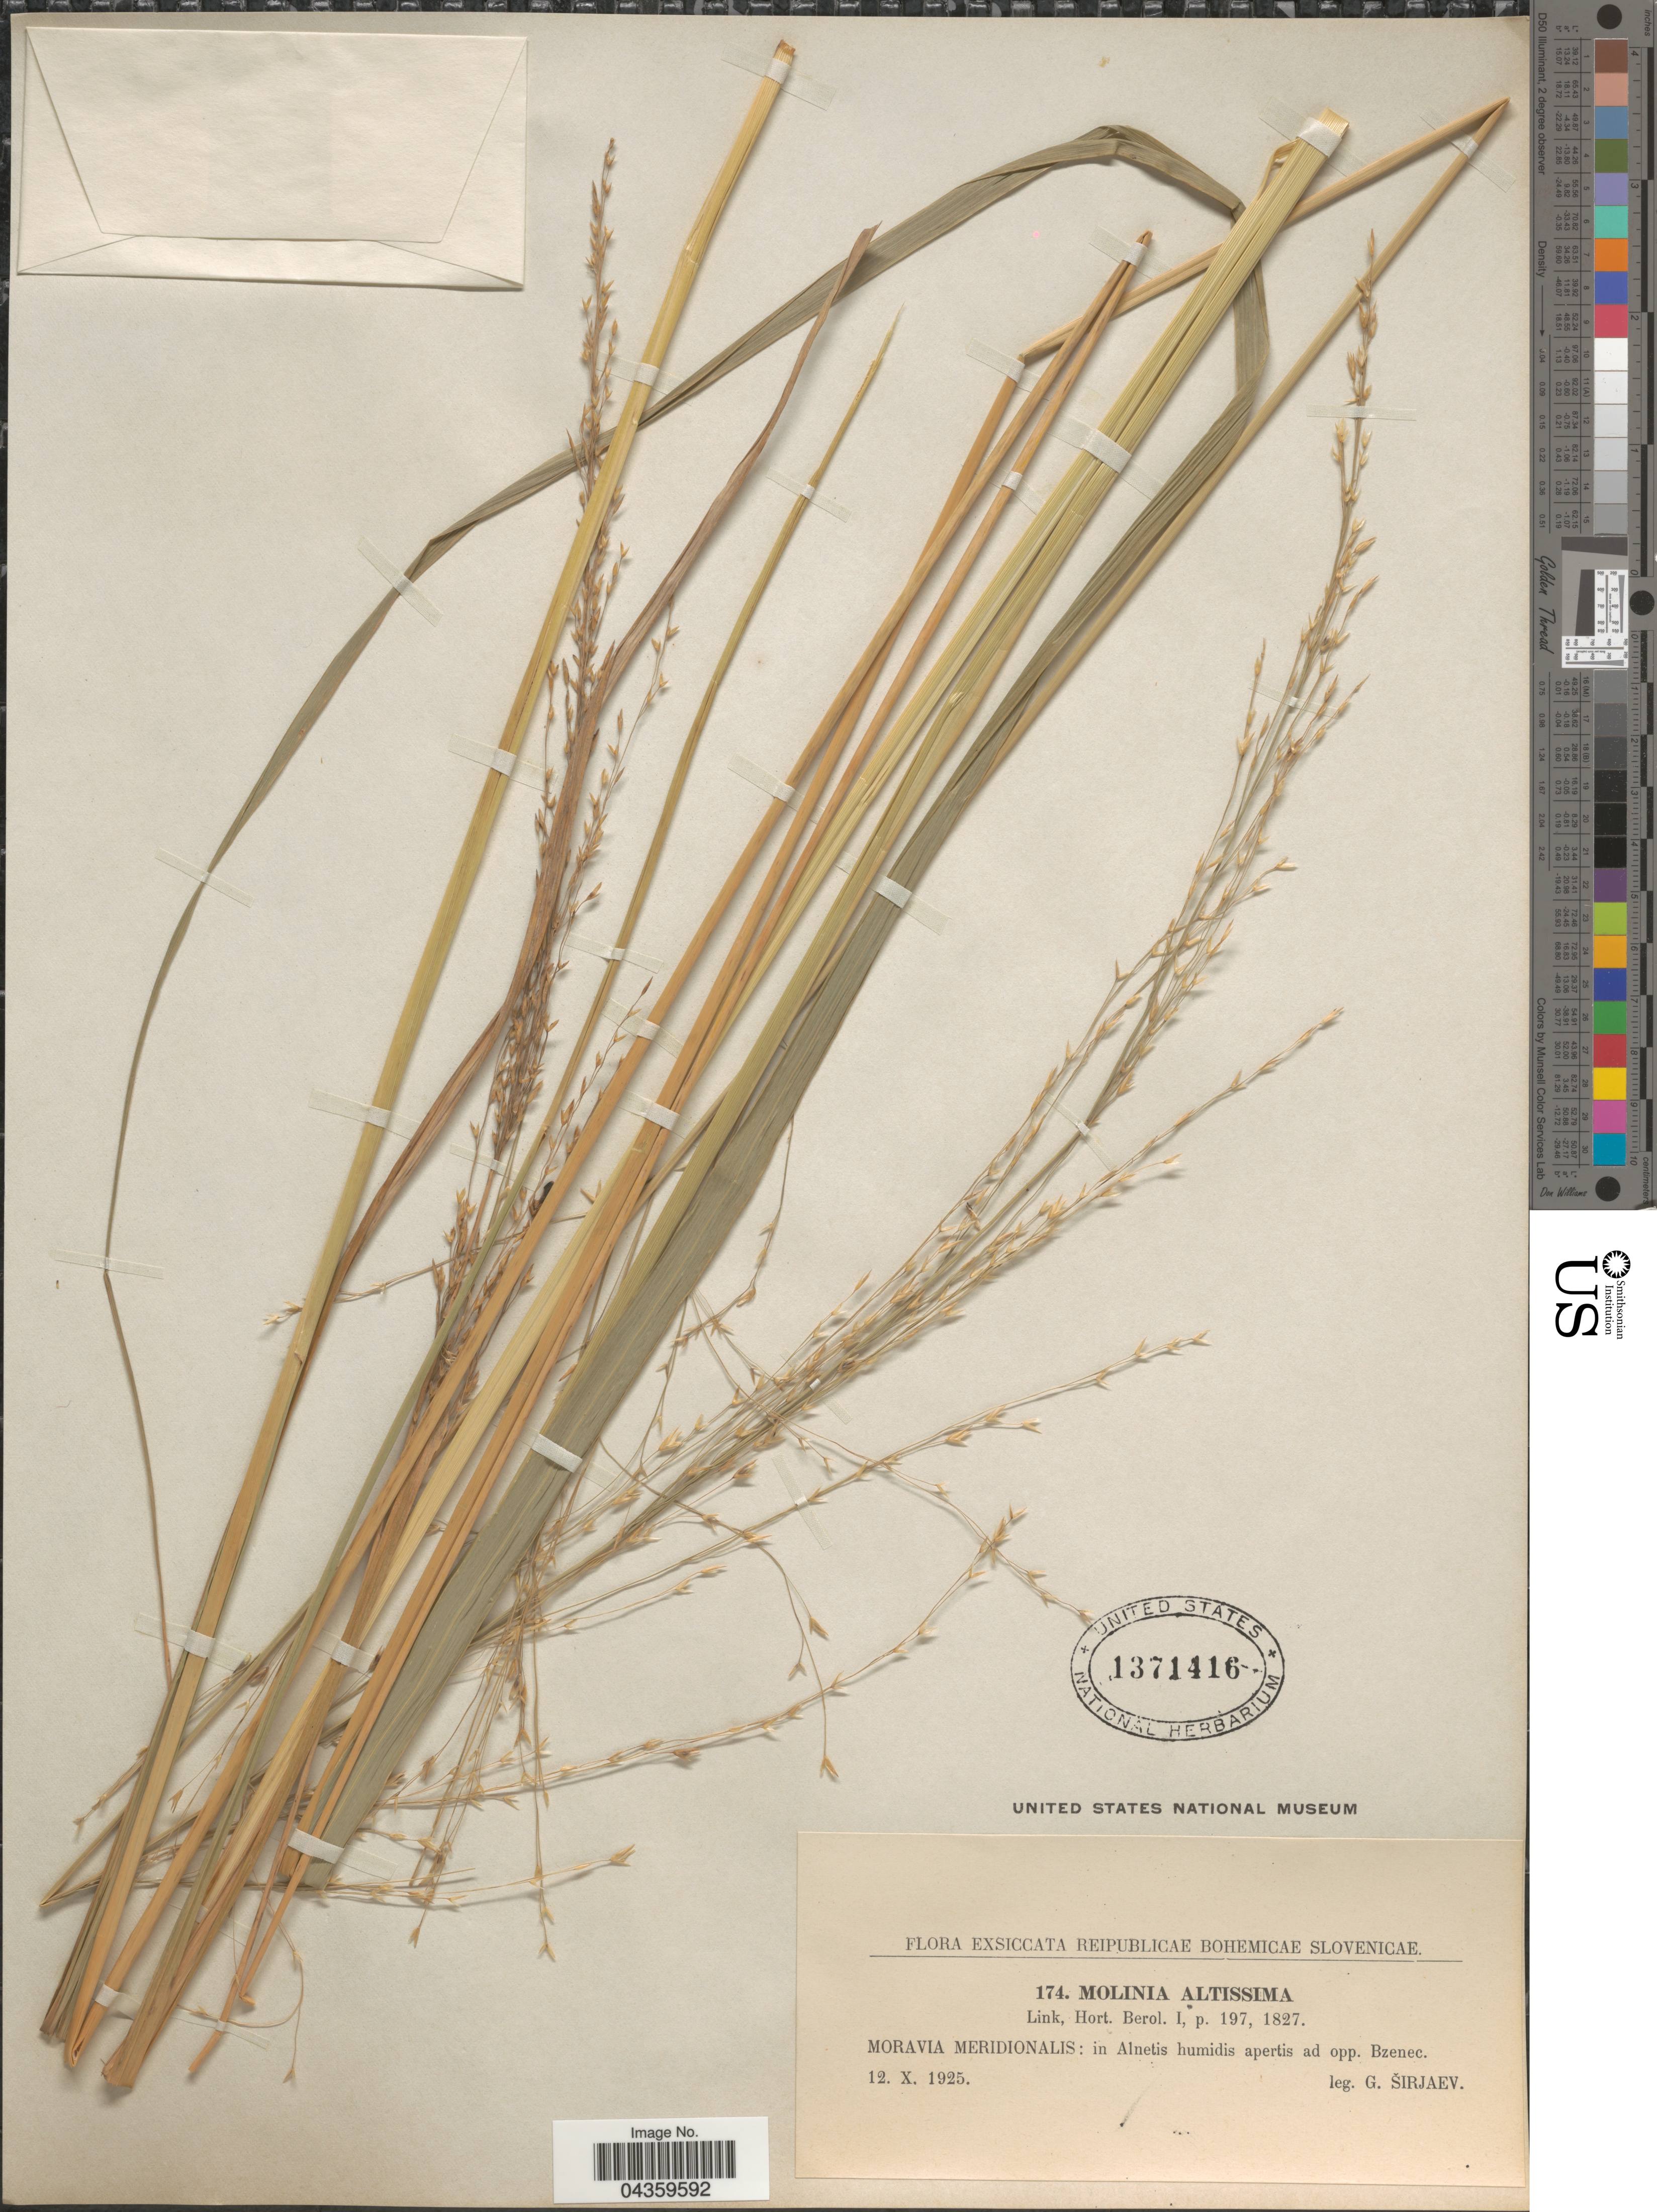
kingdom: Plantae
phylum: Tracheophyta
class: Liliopsida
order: Poales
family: Poaceae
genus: Molinia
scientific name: Molinia arundinacea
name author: Schrank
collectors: G. Sirjaev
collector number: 174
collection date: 1925-10-12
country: Czechia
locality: Reipublicae Bohemicae Slovenicae. Moravia Meridionalis: in Alnetis humidis apertis ad opp. Bzenec.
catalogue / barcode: US 1371416